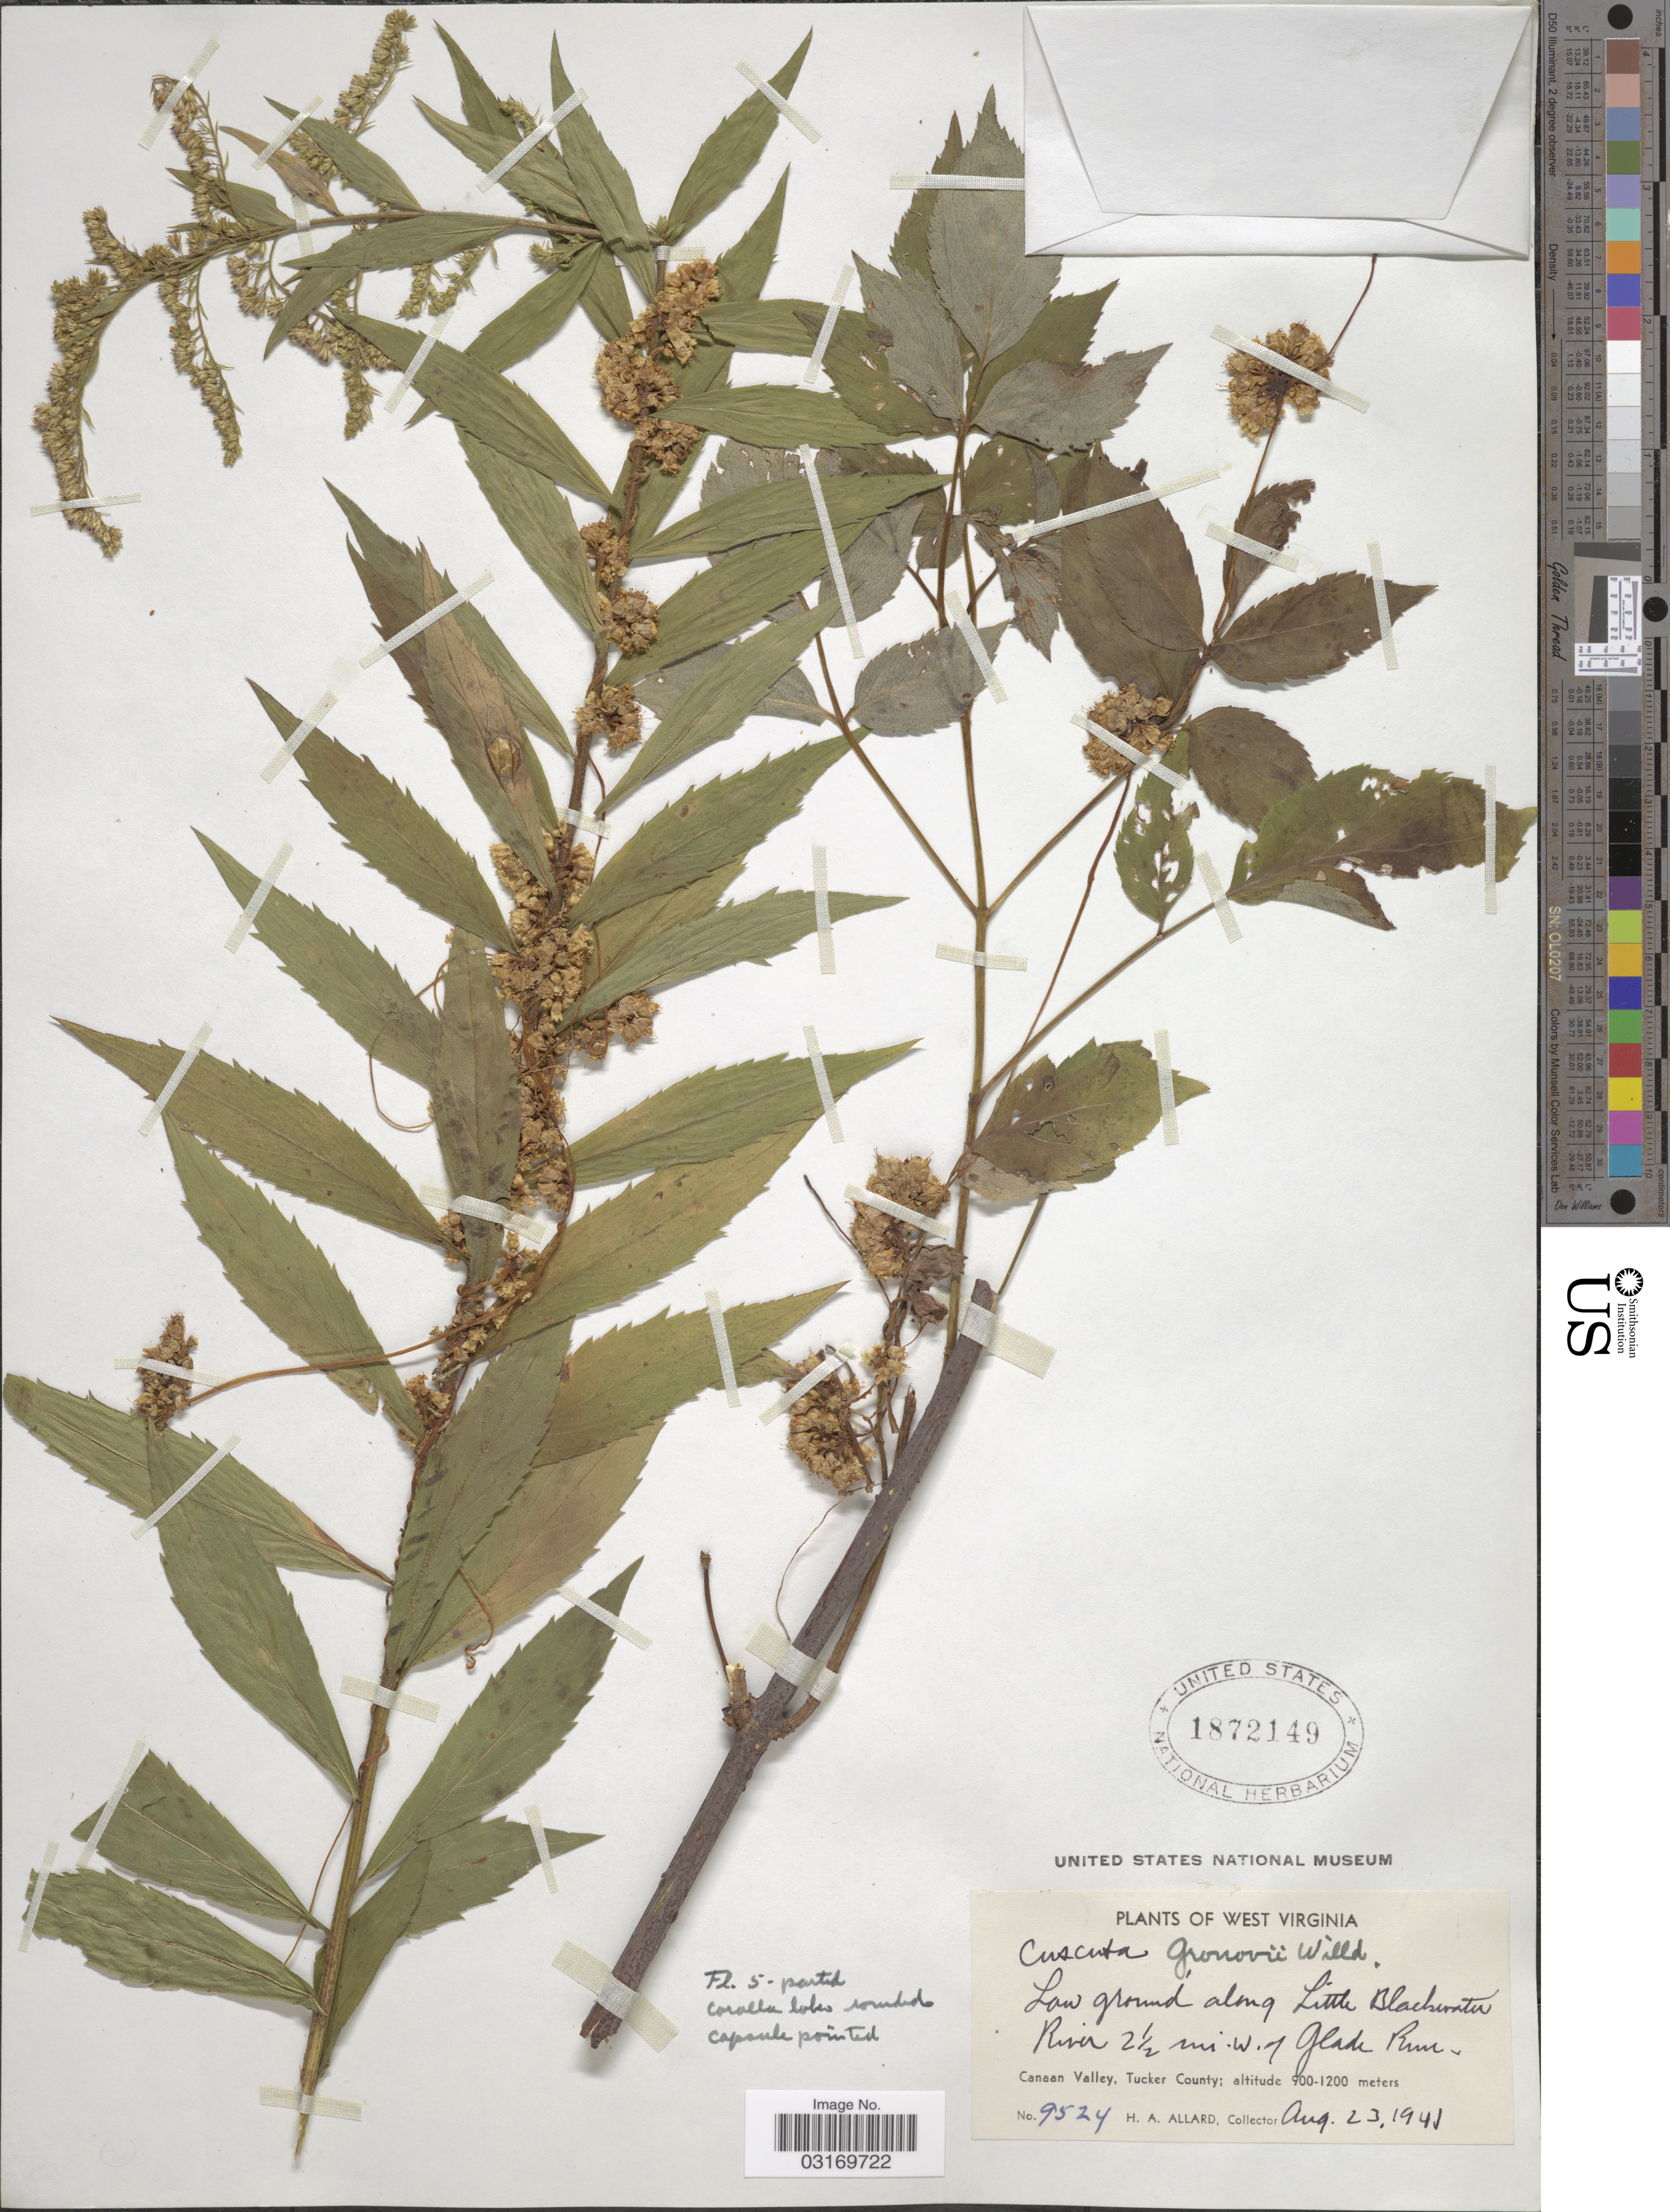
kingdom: Plantae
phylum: Tracheophyta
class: Magnoliopsida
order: Solanales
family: Convolvulaceae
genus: Cuscuta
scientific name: Cuscuta gronovii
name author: Willd. ex Schult.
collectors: H. A. Allard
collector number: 9524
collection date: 1941-08-23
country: United States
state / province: West Virginia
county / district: Tucker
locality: Low ground along Little Blackwater River 2½ mi. W. of Glade Run. Canaan Valley, Tucker County.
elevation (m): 900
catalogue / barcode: US 1872149